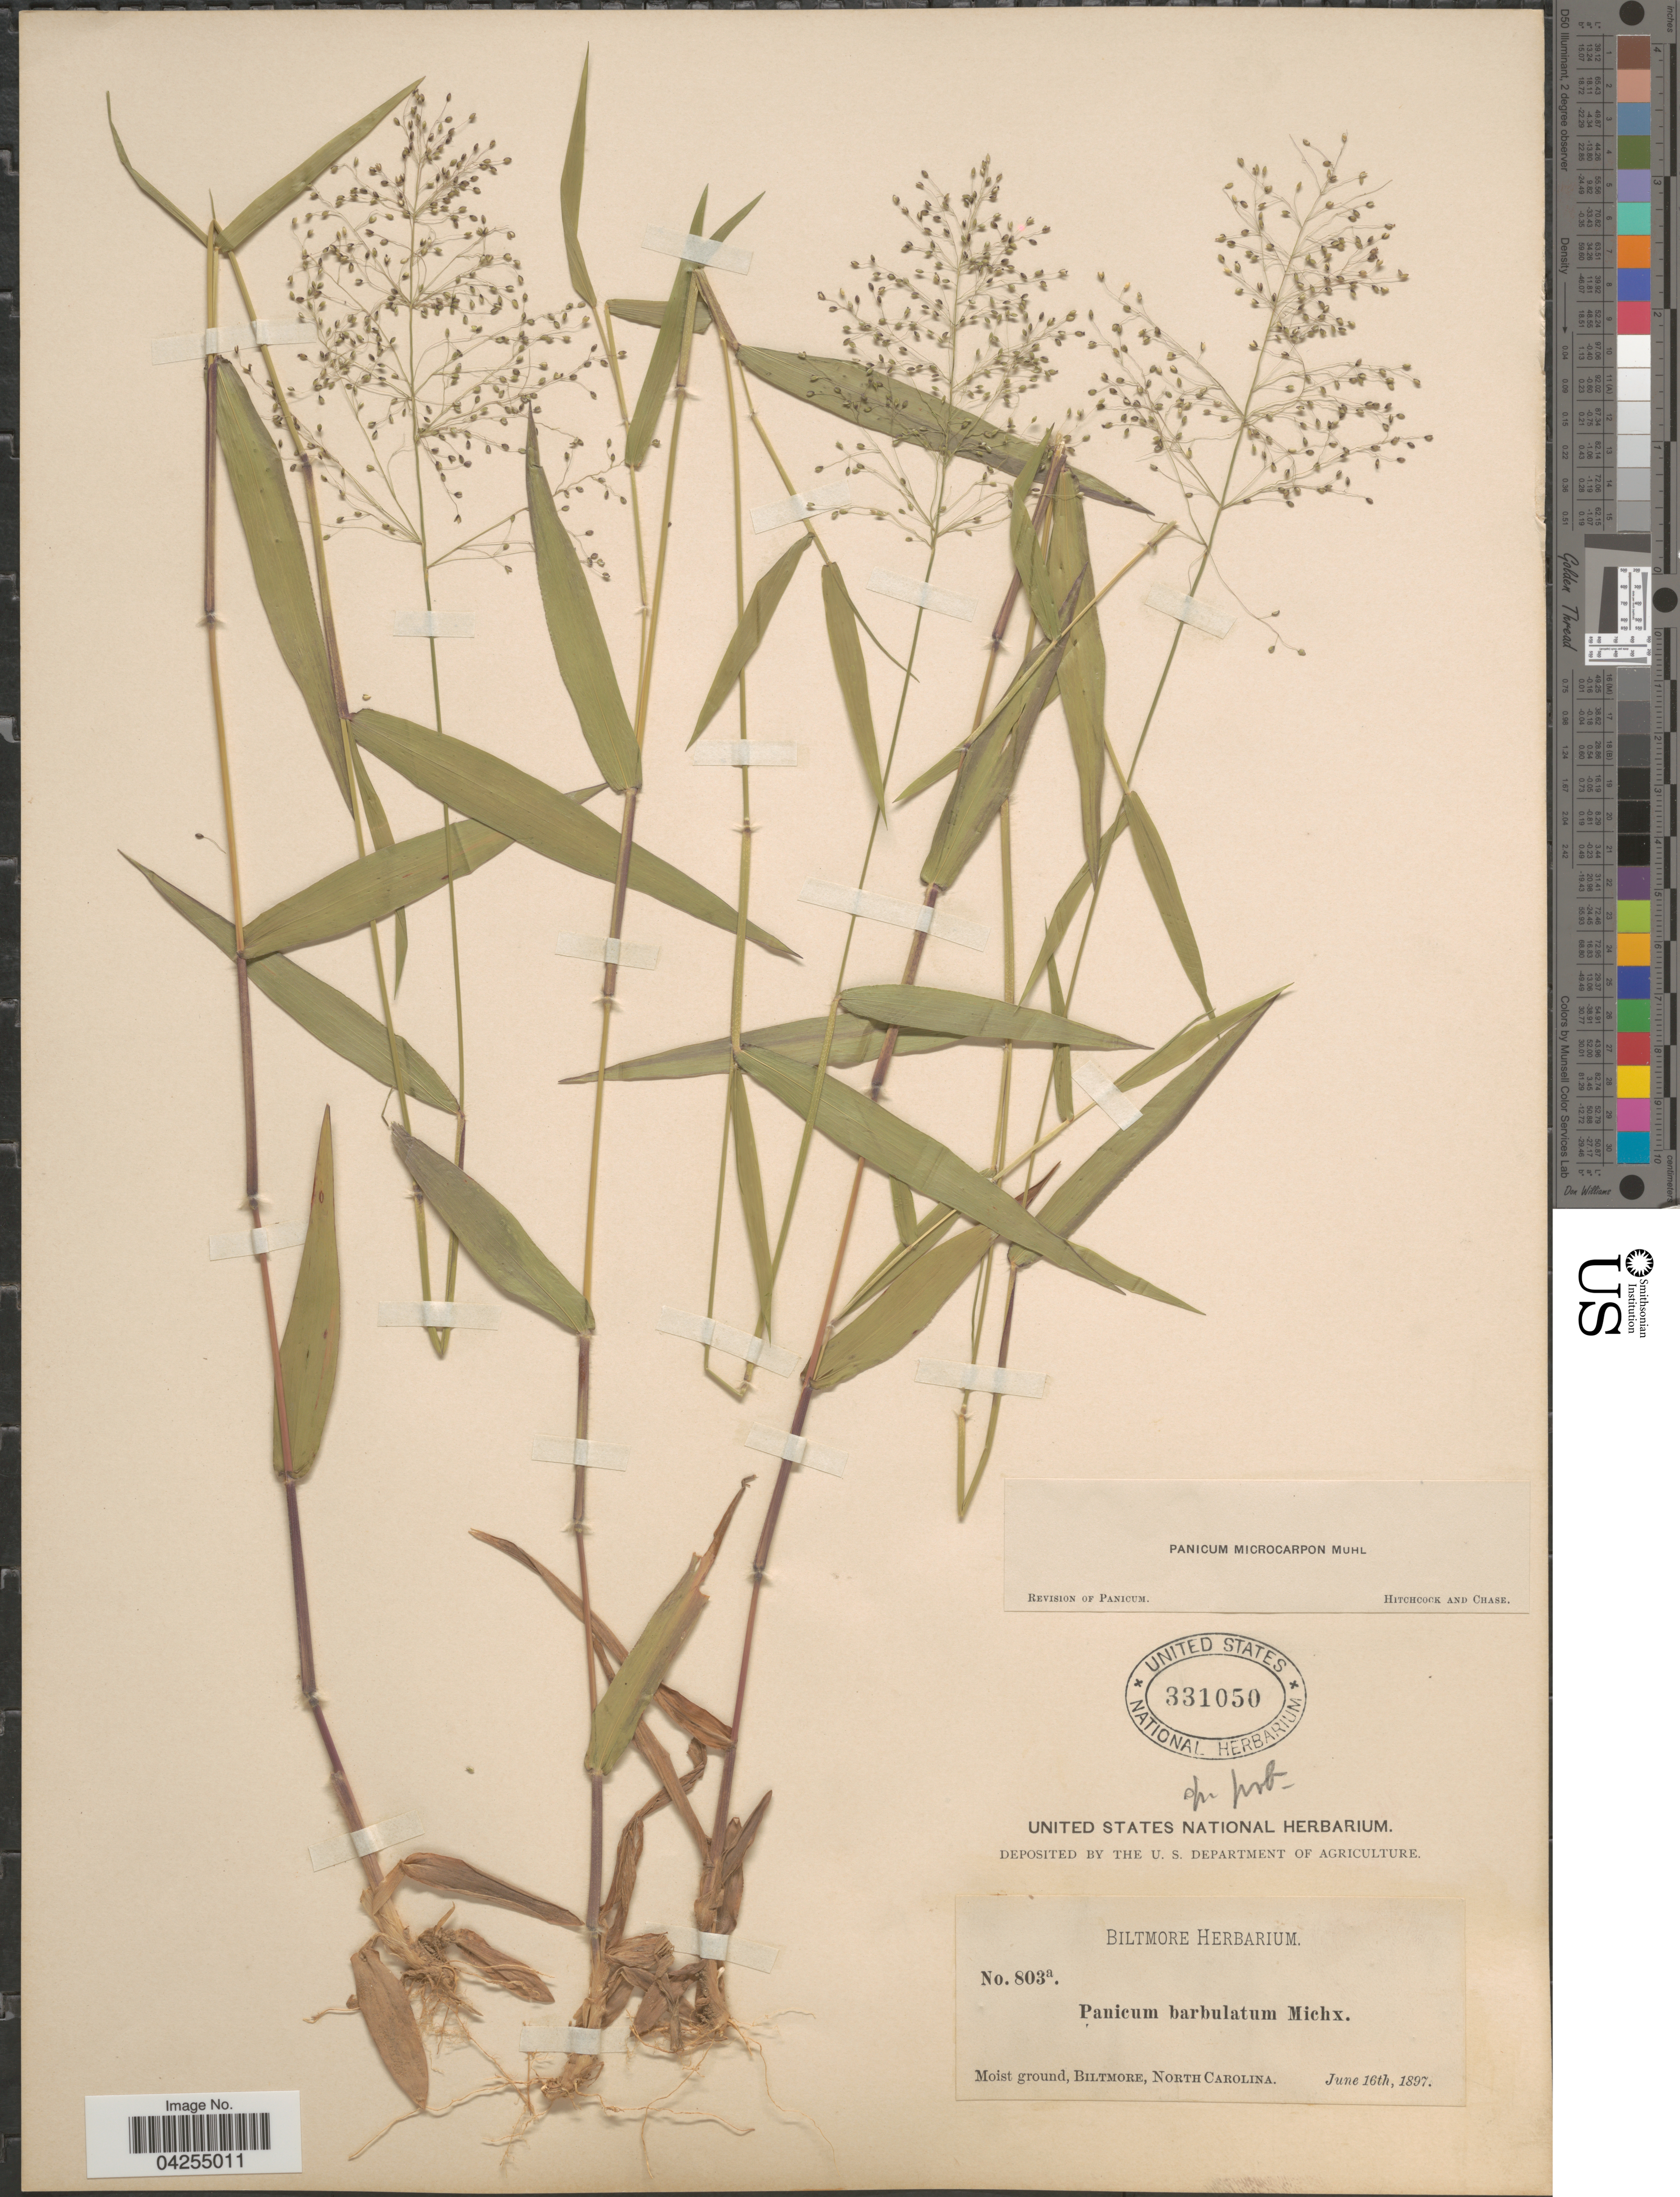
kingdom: Plantae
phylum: Tracheophyta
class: Liliopsida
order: Poales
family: Poaceae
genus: Dichanthelium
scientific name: Dichanthelium dichotomum var. dichotomum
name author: (L.) Gould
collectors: ex herb. Biltmore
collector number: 803a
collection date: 1897-06-16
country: United States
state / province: North Carolina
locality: Moist ground, Biltmore.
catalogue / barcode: US 331050